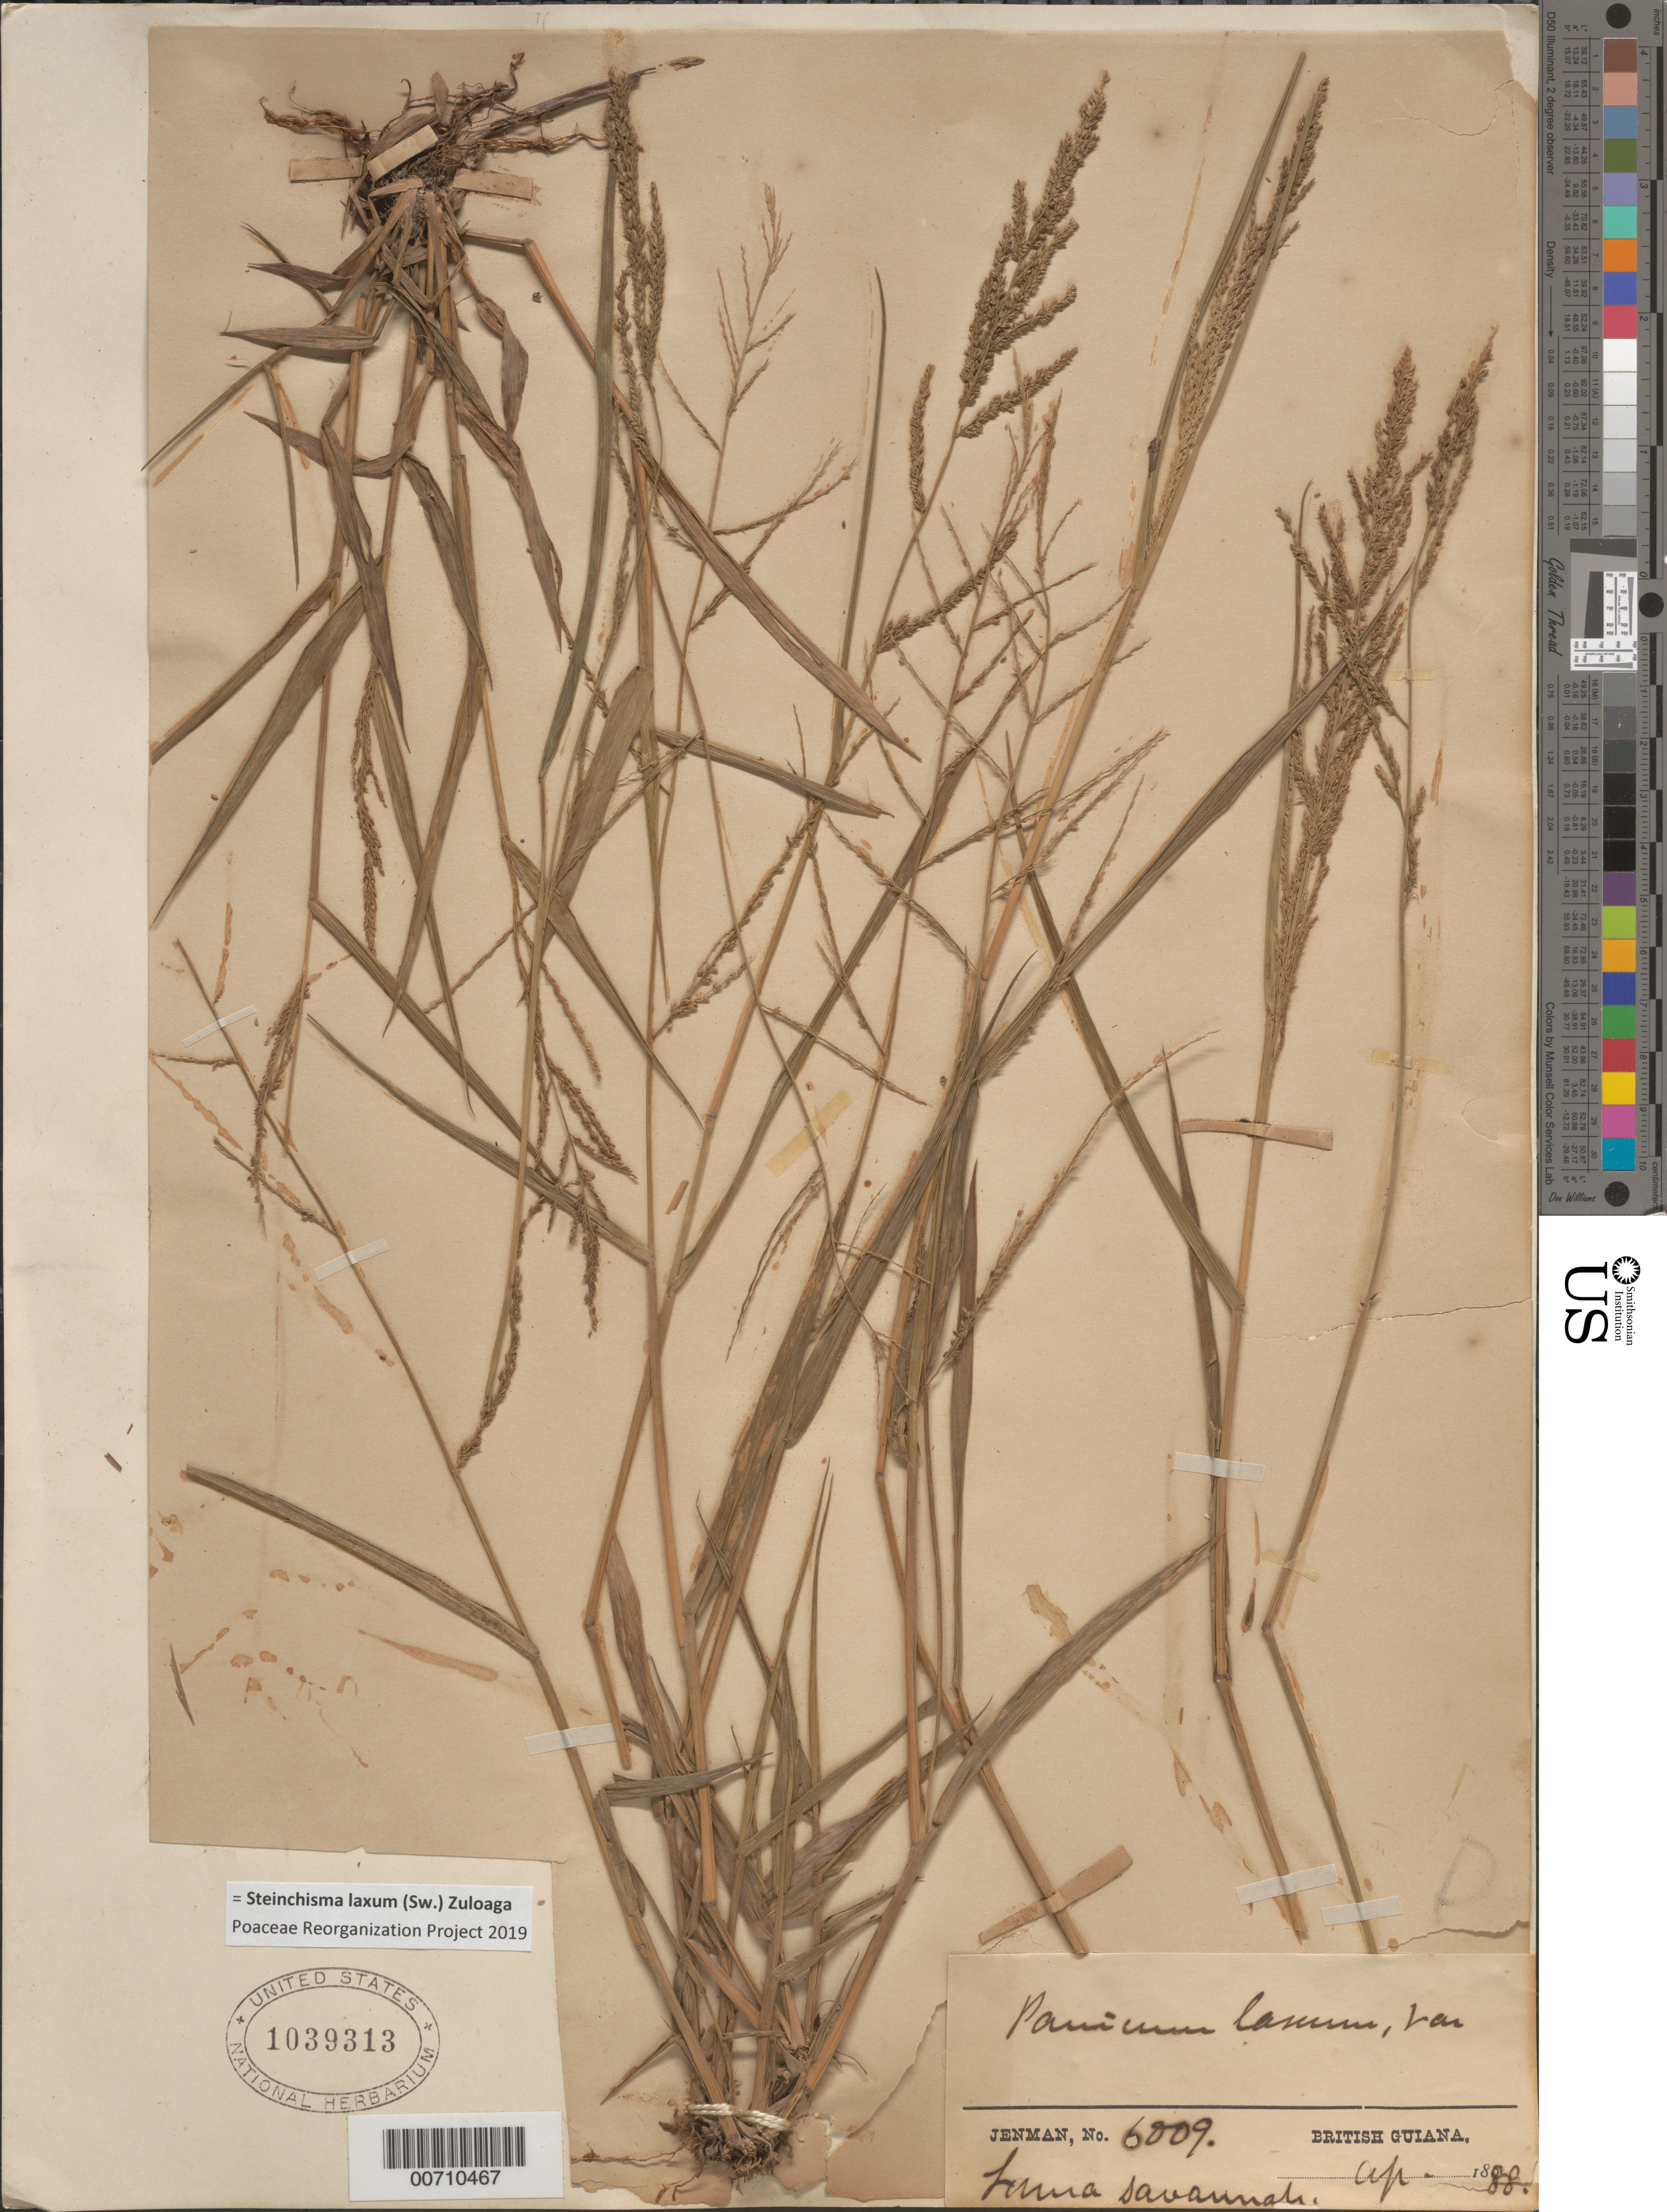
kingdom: Plantae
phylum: Tracheophyta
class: Liliopsida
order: Poales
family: Poaceae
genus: Steinchisma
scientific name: Steinchisma laxum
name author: (Sw.) Zuloaga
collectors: -. Jenman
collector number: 6009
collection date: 1888-04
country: Guyana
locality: Lama savannah.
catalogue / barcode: US 1039313